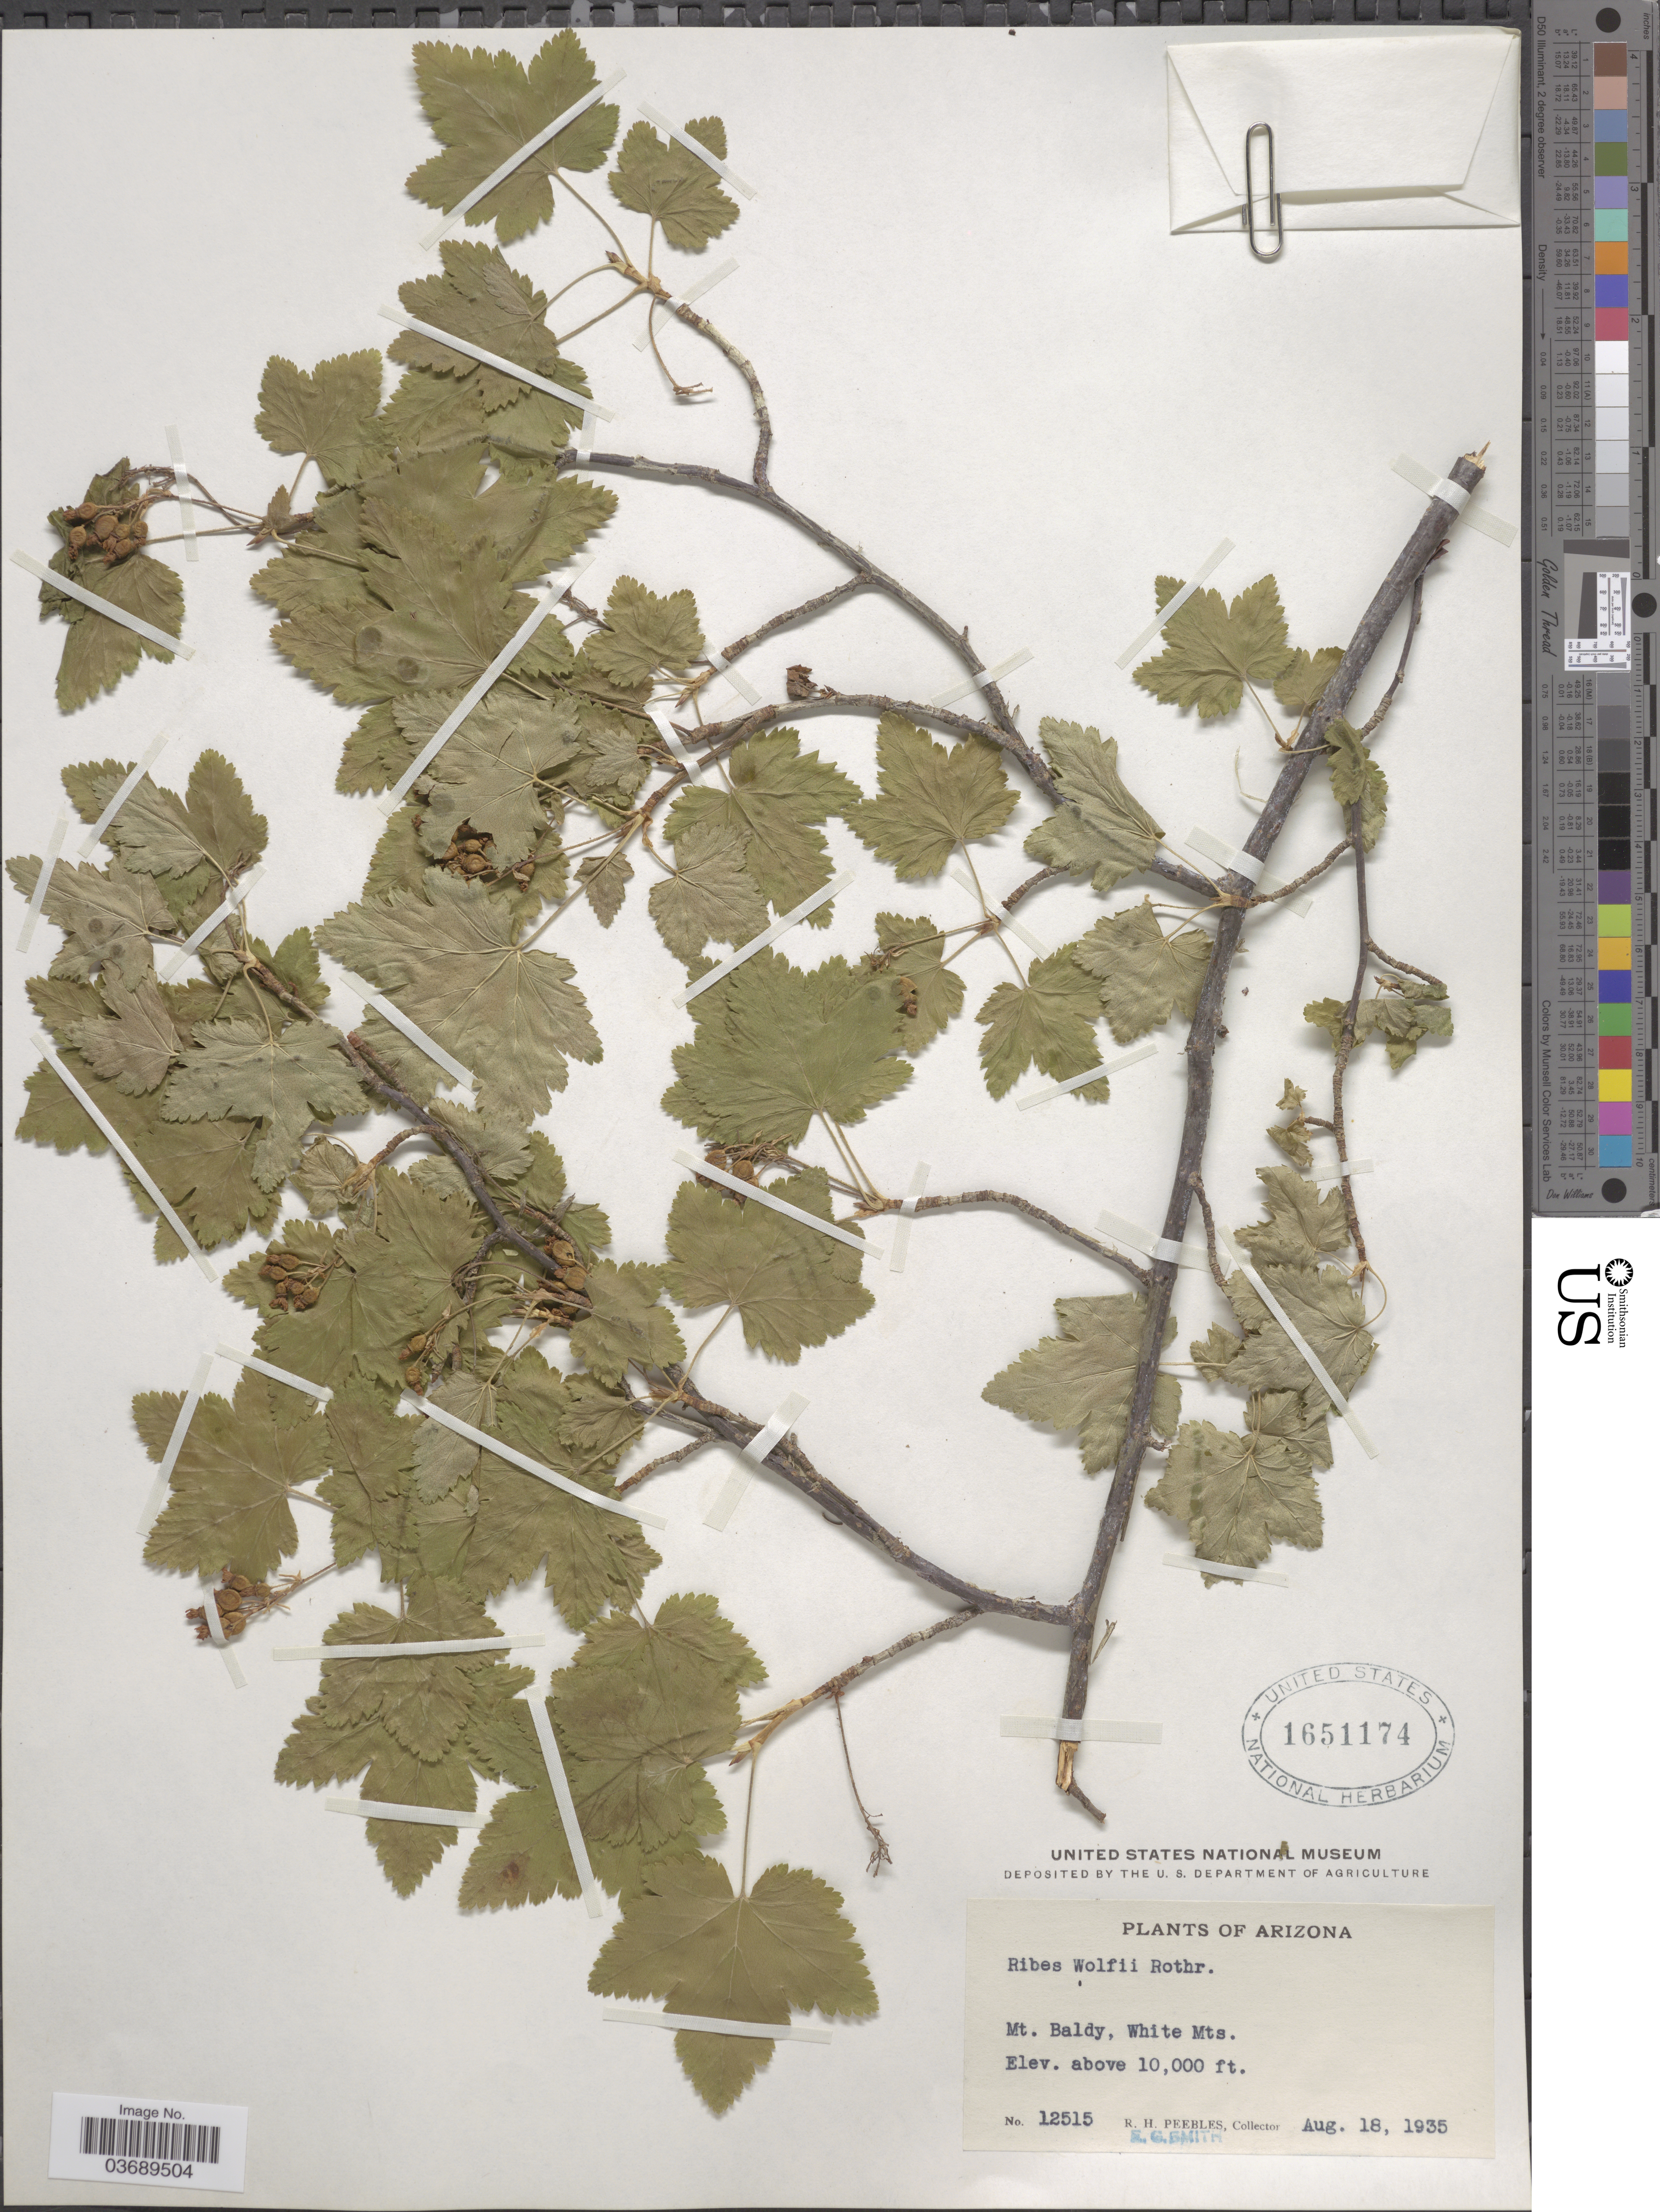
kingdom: Plantae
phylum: Tracheophyta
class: Magnoliopsida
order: Saxifragales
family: Grossulariaceae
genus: Ribes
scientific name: Ribes wolfii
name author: Rothr.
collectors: R. H. Peebles & E. G. Smith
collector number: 12515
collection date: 1935-08-18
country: United States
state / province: Arizona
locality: Mt. Baldy, White Mts.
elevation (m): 3048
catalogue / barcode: US 1651174